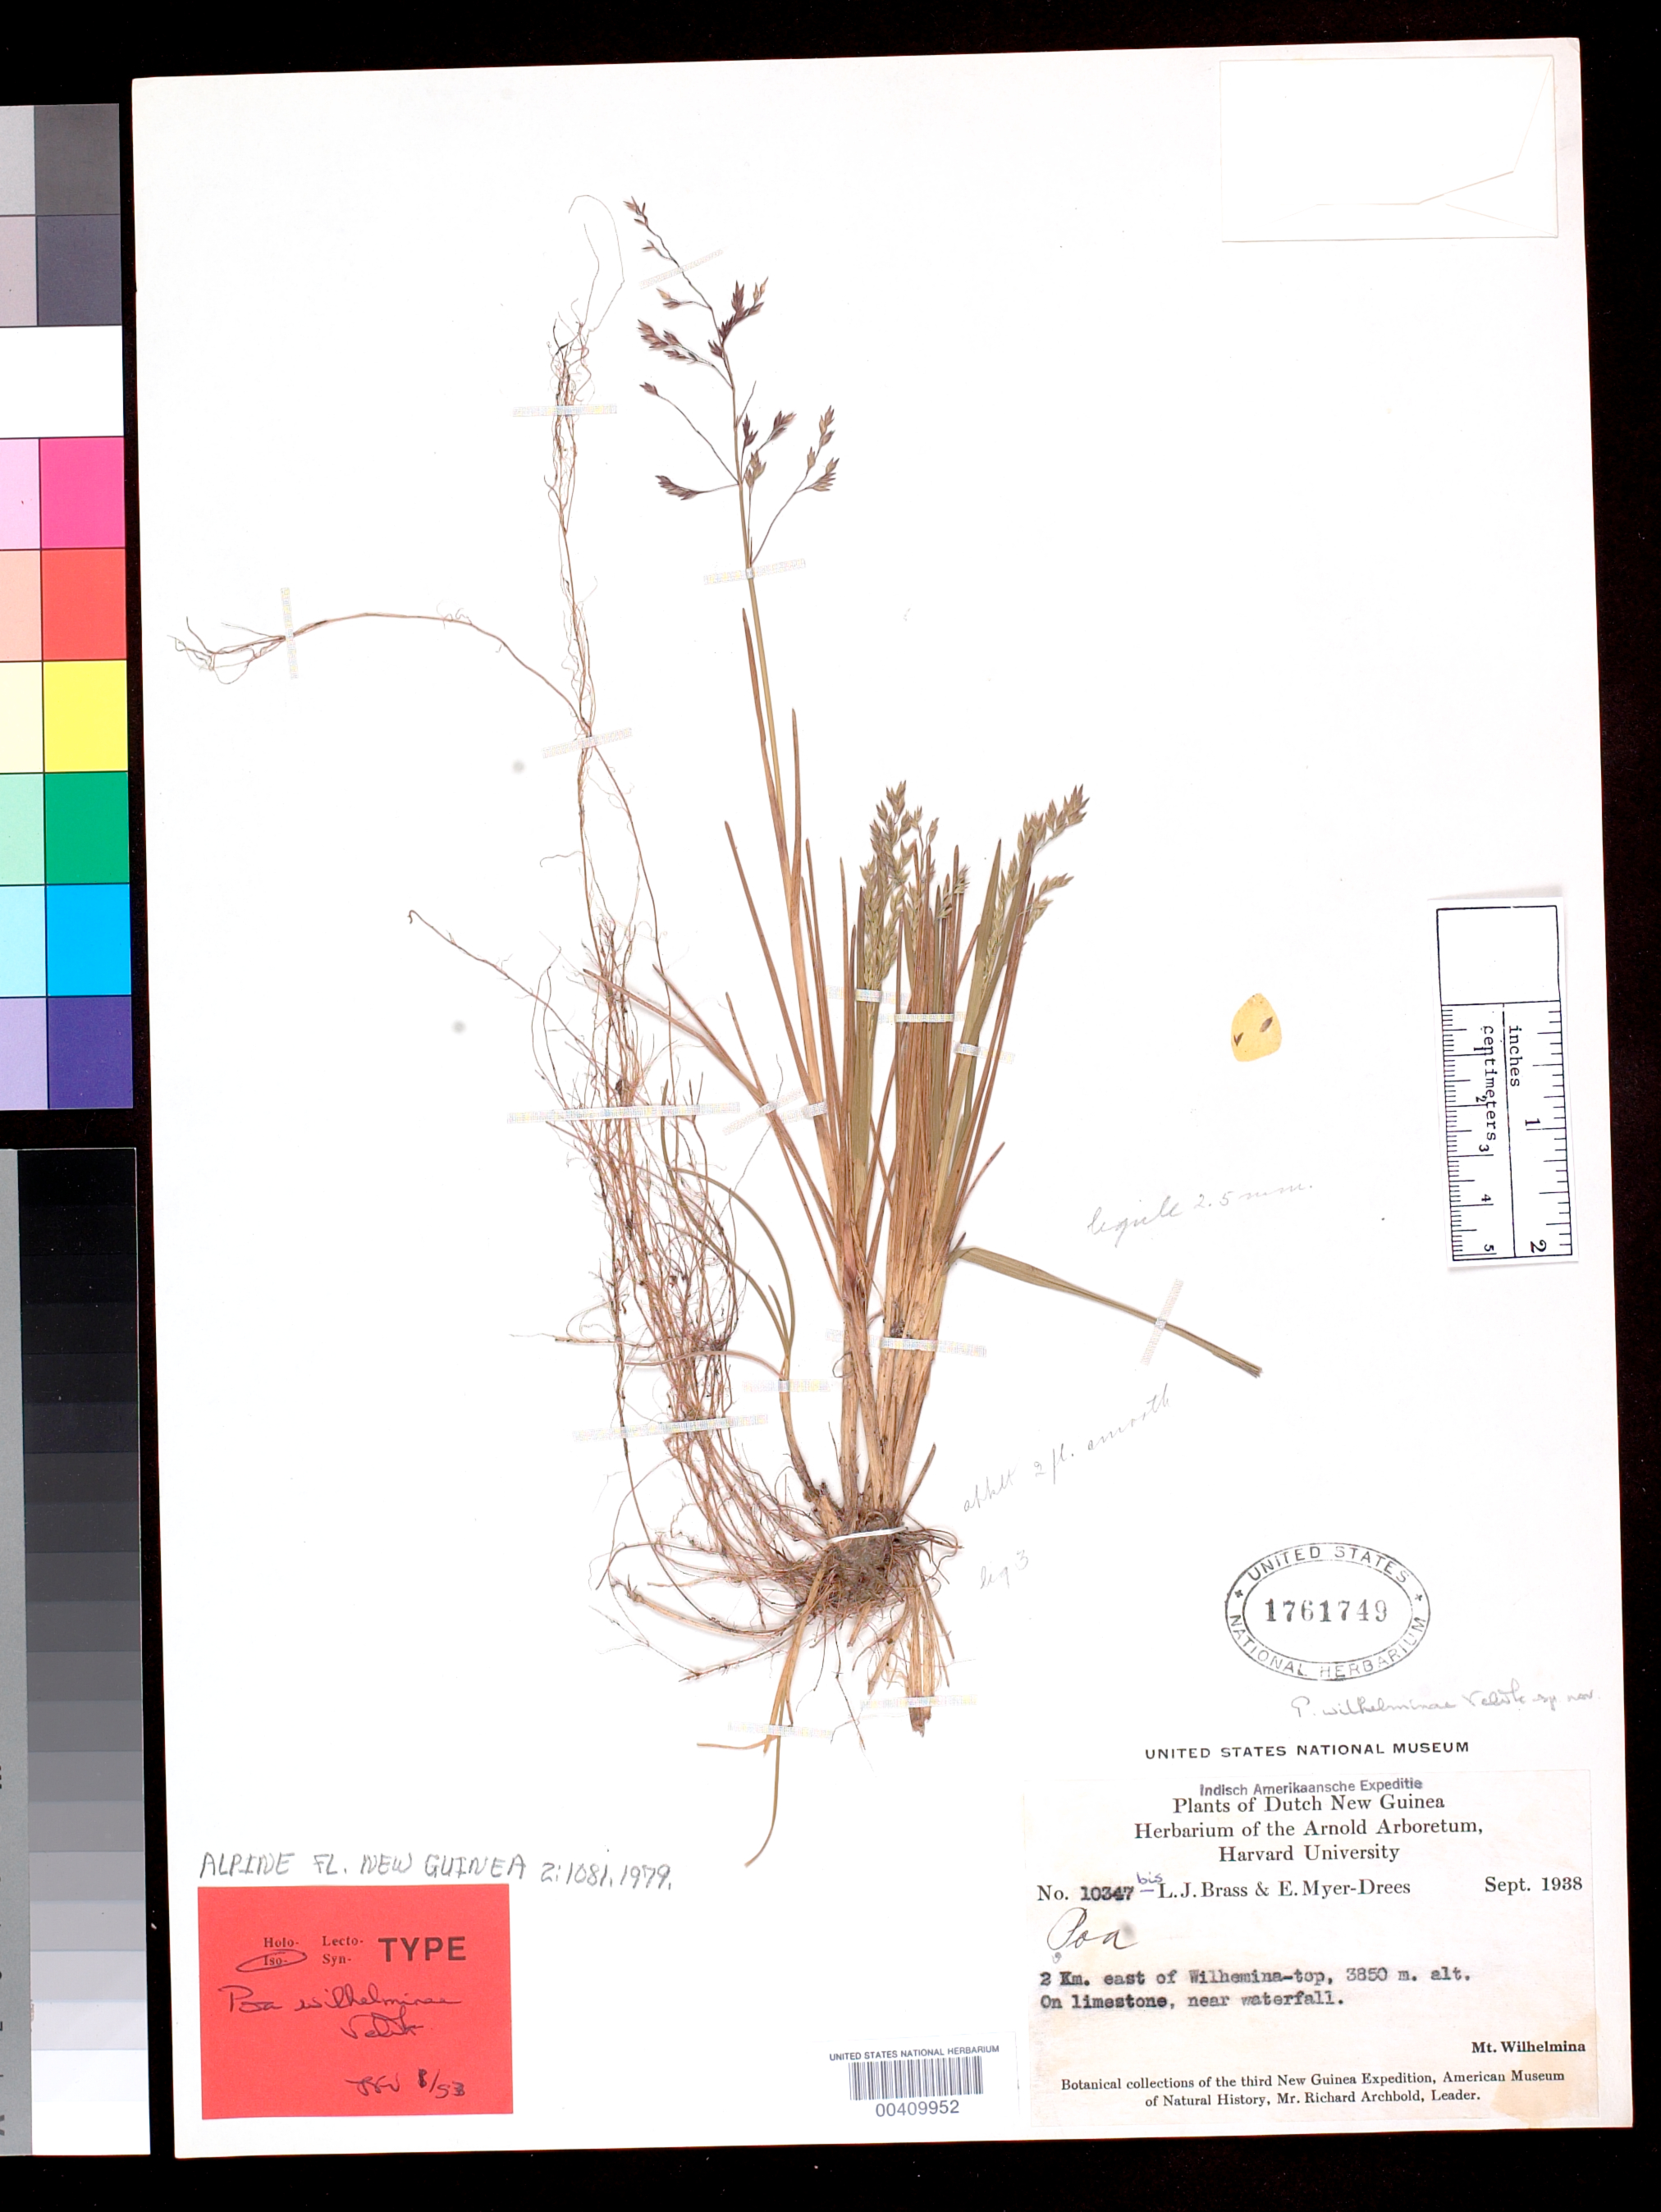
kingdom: Plantae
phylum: Tracheophyta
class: Liliopsida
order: Poales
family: Poaceae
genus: Poa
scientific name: Poa wilhelminae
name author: Veldkamp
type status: Isotype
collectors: L. J. Brass & E. Myer-Drees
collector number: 10347 bis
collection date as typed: Sep 1938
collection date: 1938-09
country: Indonesia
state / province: Papua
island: New Guinea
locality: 7 km NE of Wilhemina-top, Mt. Wilhelmina. Irian Barat.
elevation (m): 3850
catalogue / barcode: US 1761749